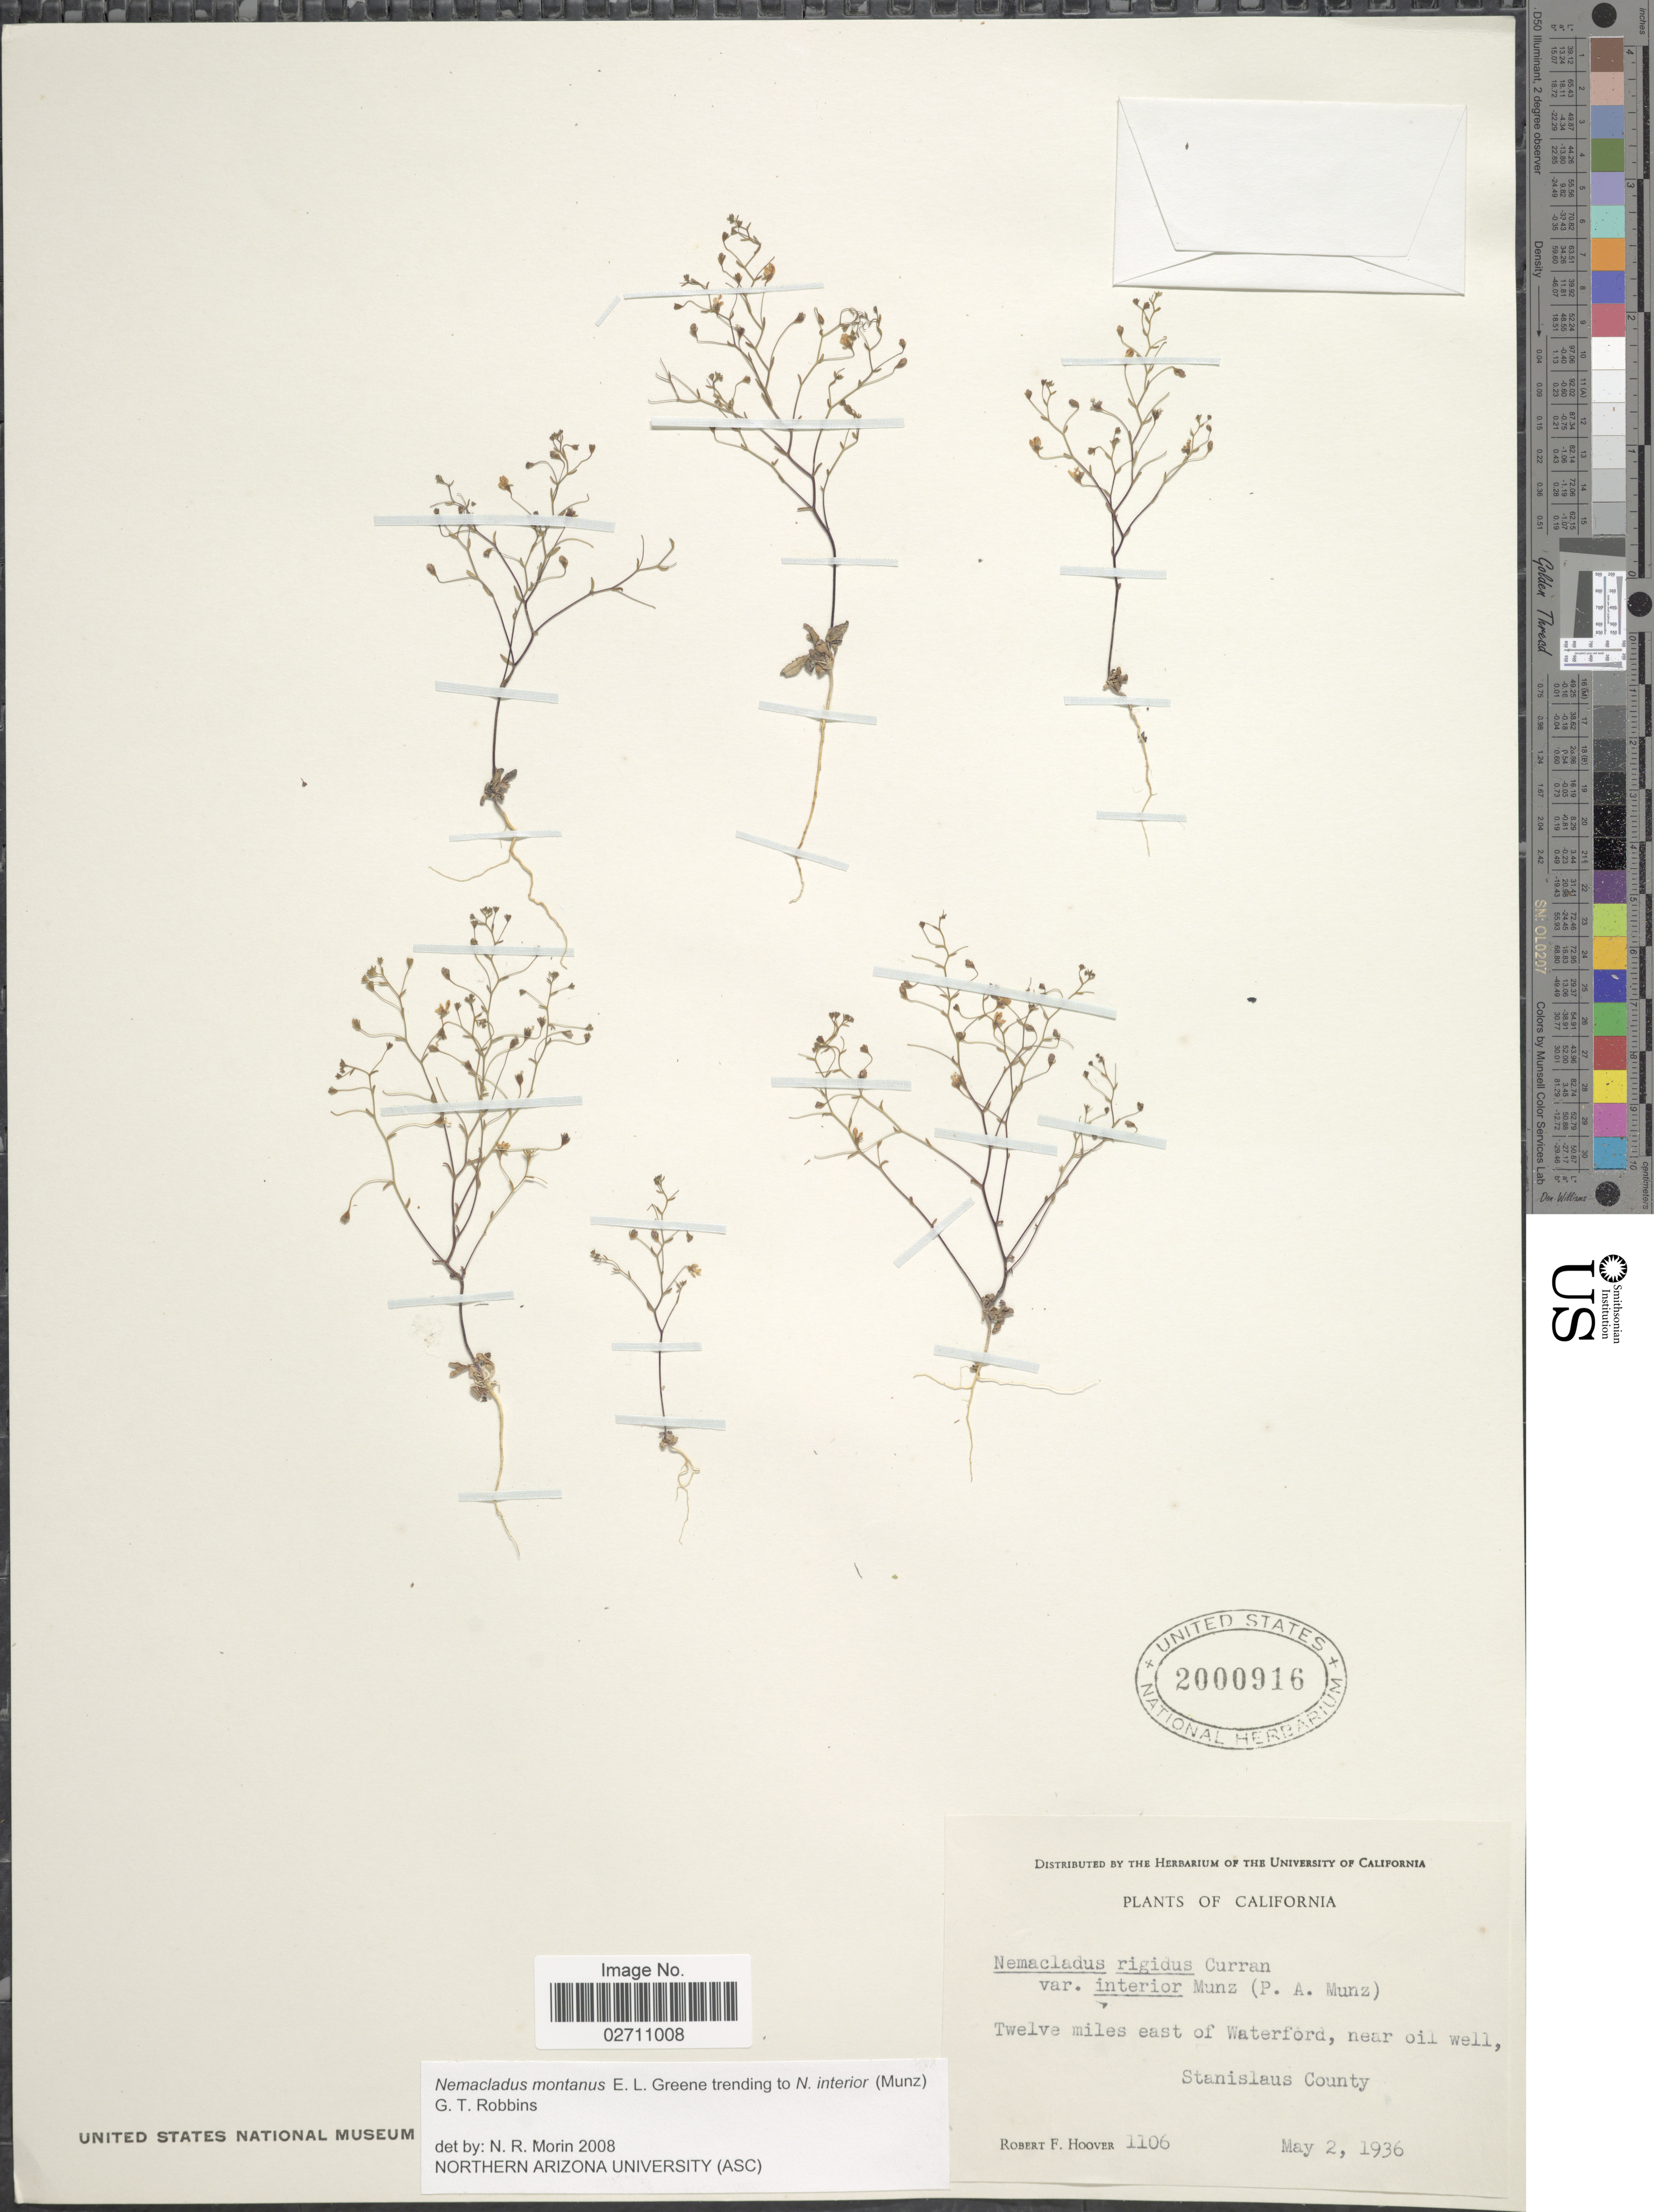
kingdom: Plantae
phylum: Tracheophyta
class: Magnoliopsida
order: Asterales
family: Campanulaceae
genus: Nemacladus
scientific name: Nemacladus montanus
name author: S.W. Greene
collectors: R. F. Hoover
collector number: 1106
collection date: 1936-05-02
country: United States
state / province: California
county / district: Stanislaus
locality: Twelve miles east of Waterford, near oil well, Stanislaus County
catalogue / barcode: US 2000916